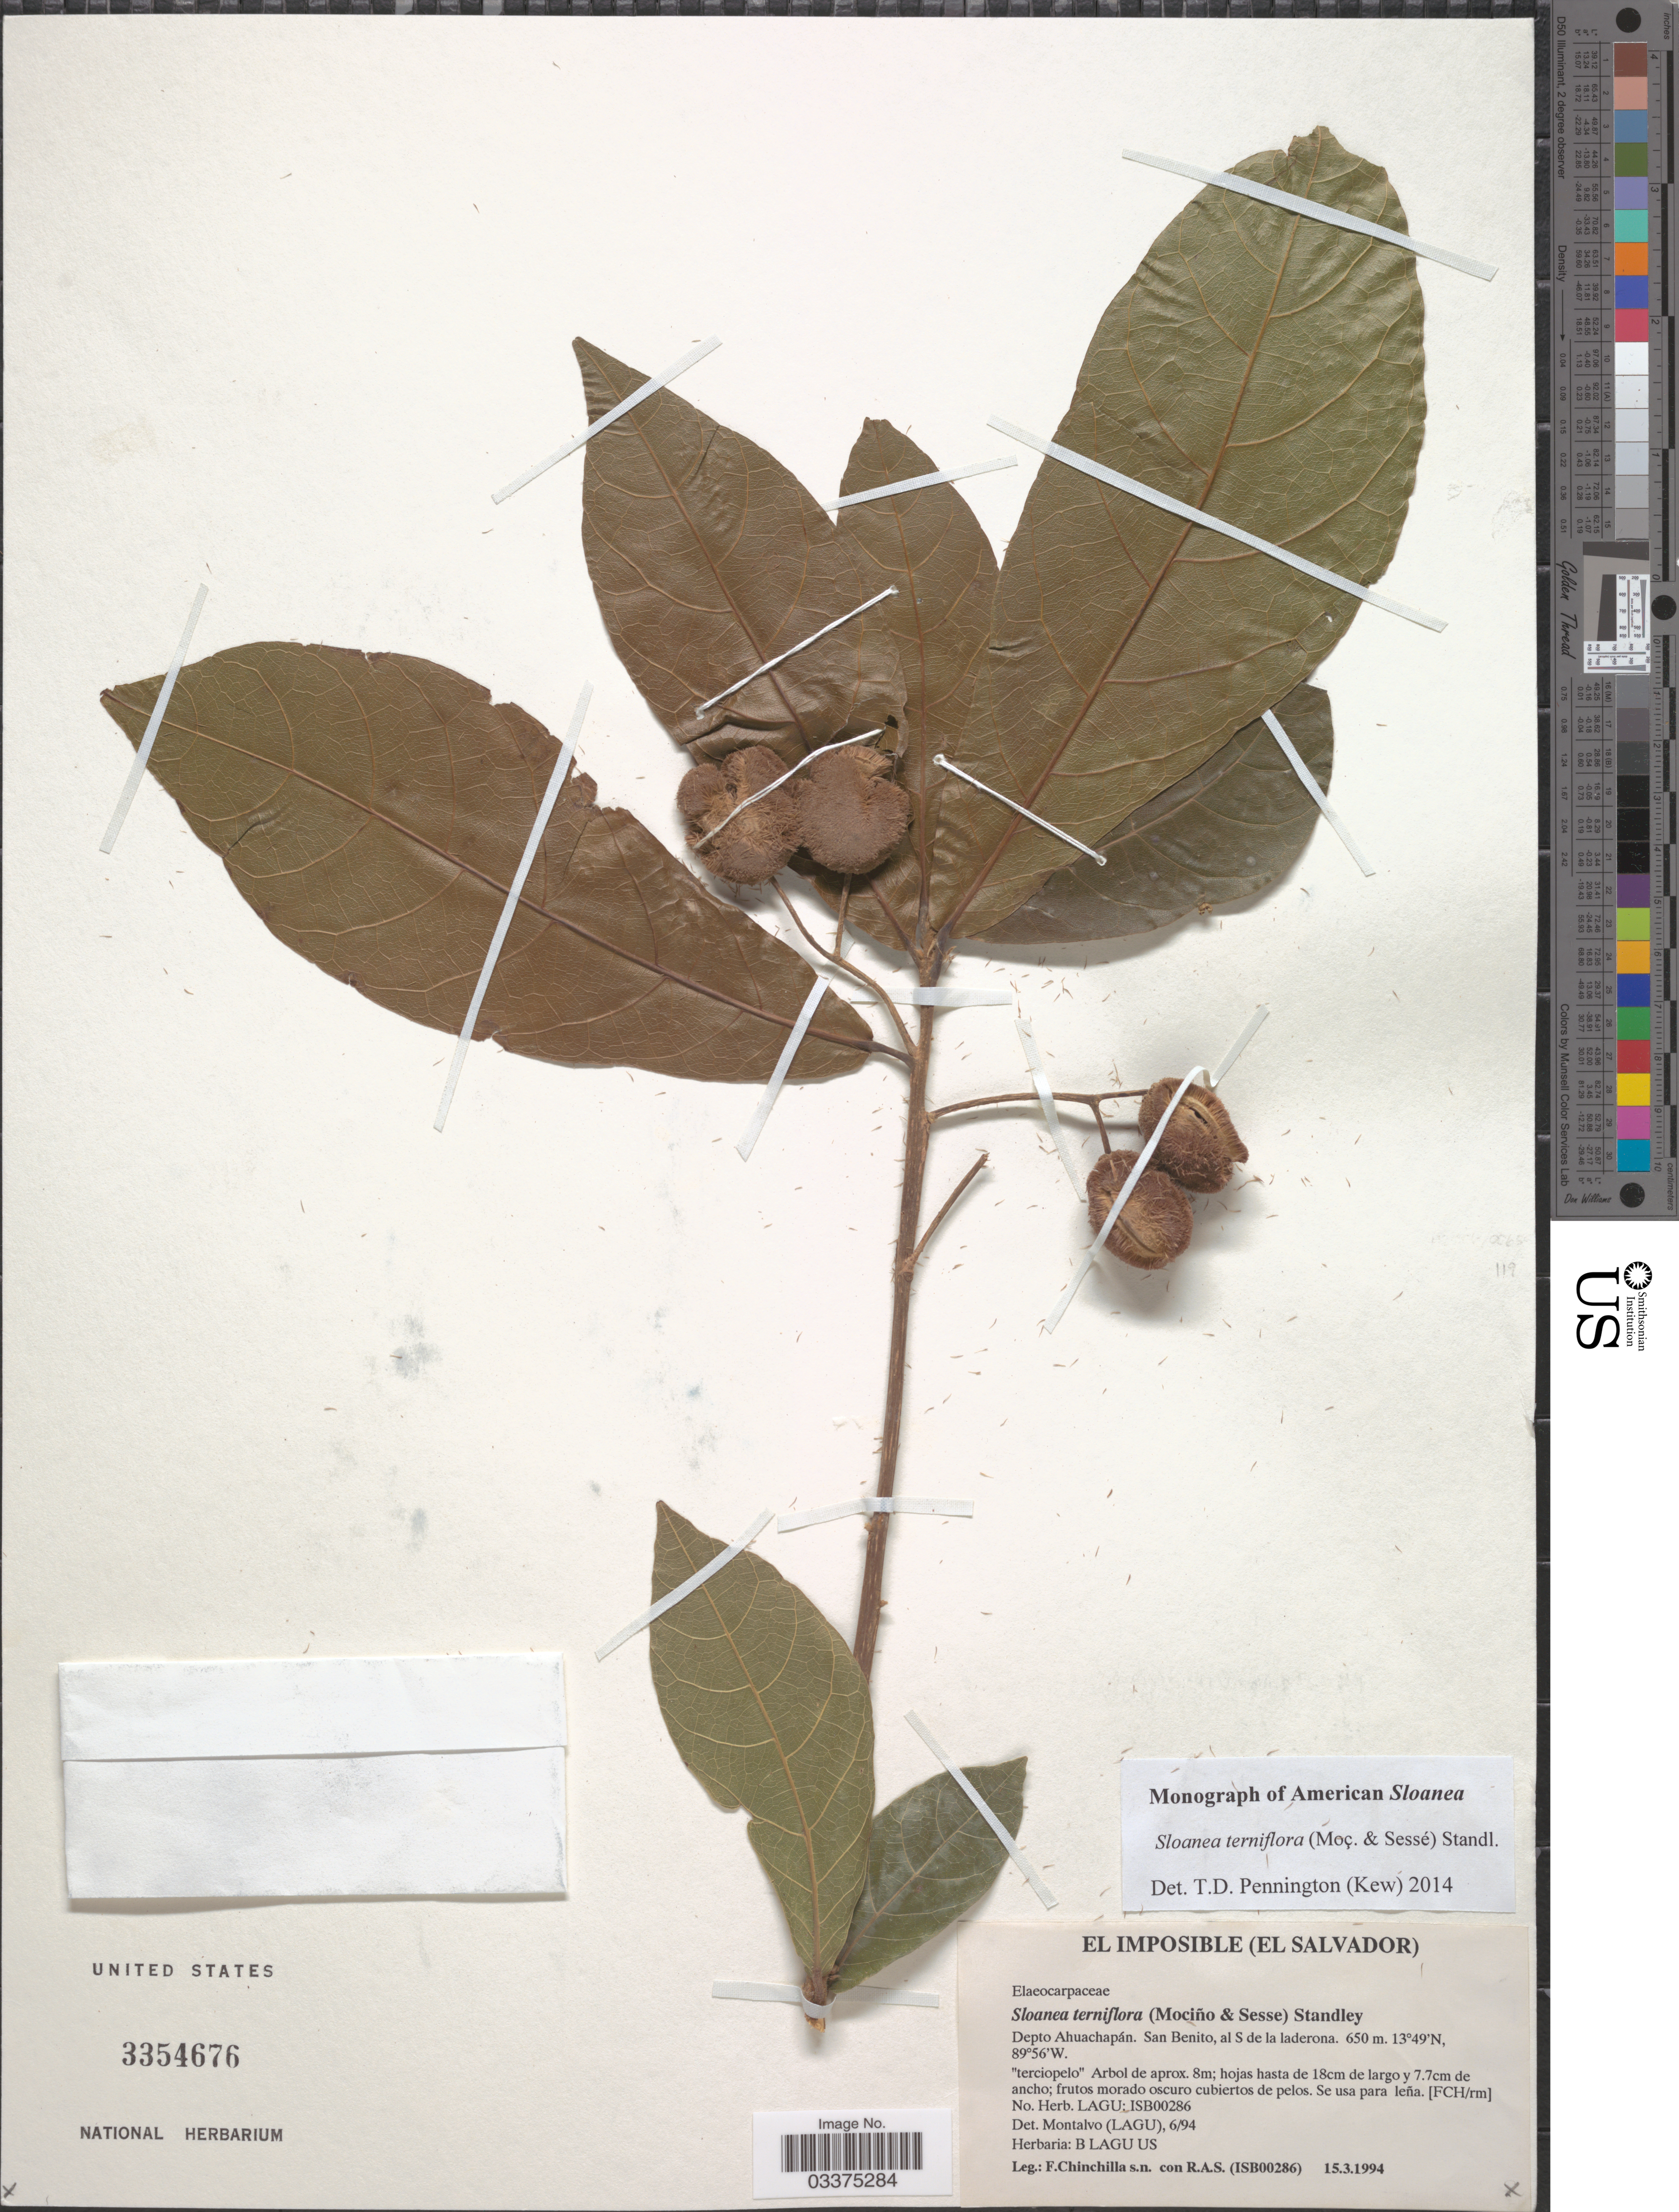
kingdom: Plantae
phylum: Tracheophyta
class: Magnoliopsida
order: Oxalidales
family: Elaeocarpaceae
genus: Sloanea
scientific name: Sloanea terniflora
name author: (Moc. & Sessé ex DC.) Standl.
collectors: F. Chinchilla & R. A. S.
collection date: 1994-03-15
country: El Salvador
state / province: Ahuachapan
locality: El Imposible (El Salvador). Depto. Ahuachapán. San Benito, al S de la laderona.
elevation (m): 650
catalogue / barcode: US 3354676